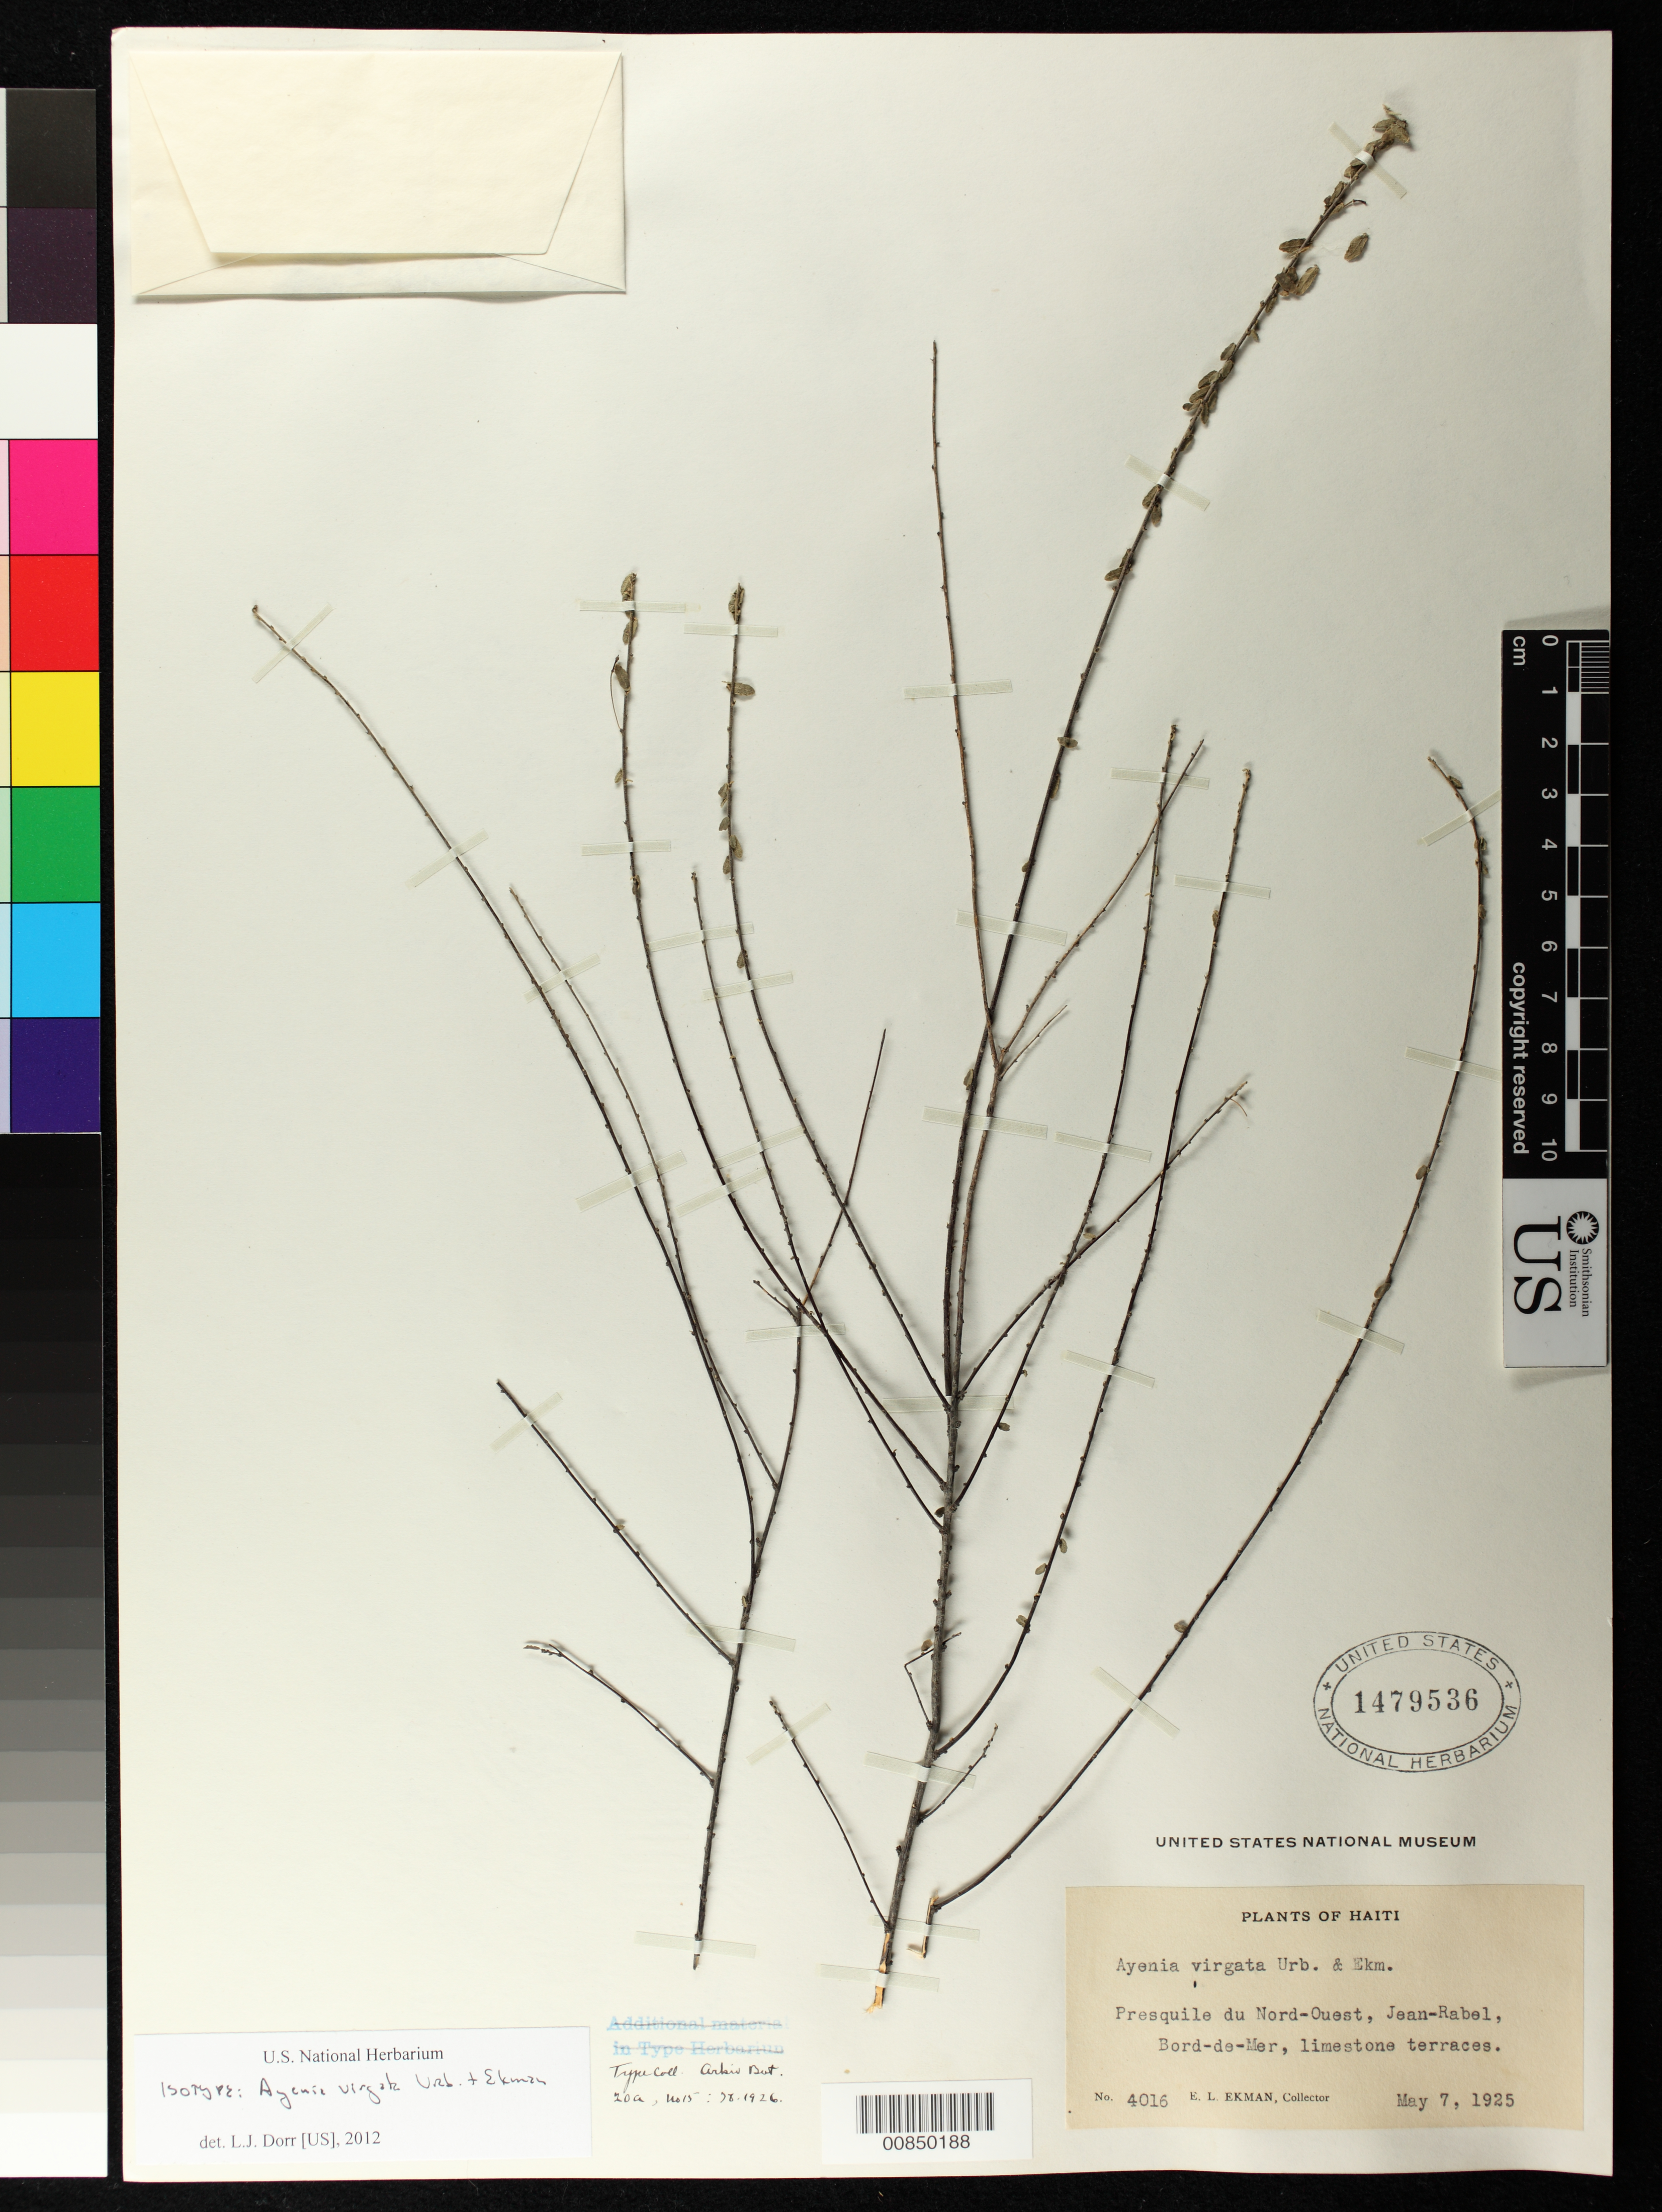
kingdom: Plantae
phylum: Tracheophyta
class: Magnoliopsida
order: Malvales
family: Malvaceae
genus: Ayenia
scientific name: Ayenia virgata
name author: Urb. & Ekman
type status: Isotype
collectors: E. L. Ekman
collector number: H 4016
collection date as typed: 07 May 1925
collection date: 1925-05-07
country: Haiti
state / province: Nord-Ouest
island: Hispaniola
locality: Presquile du Nord-Ouest, Jean Rabel, Bord-de-Mer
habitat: Limestone terraces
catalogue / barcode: US 1479536